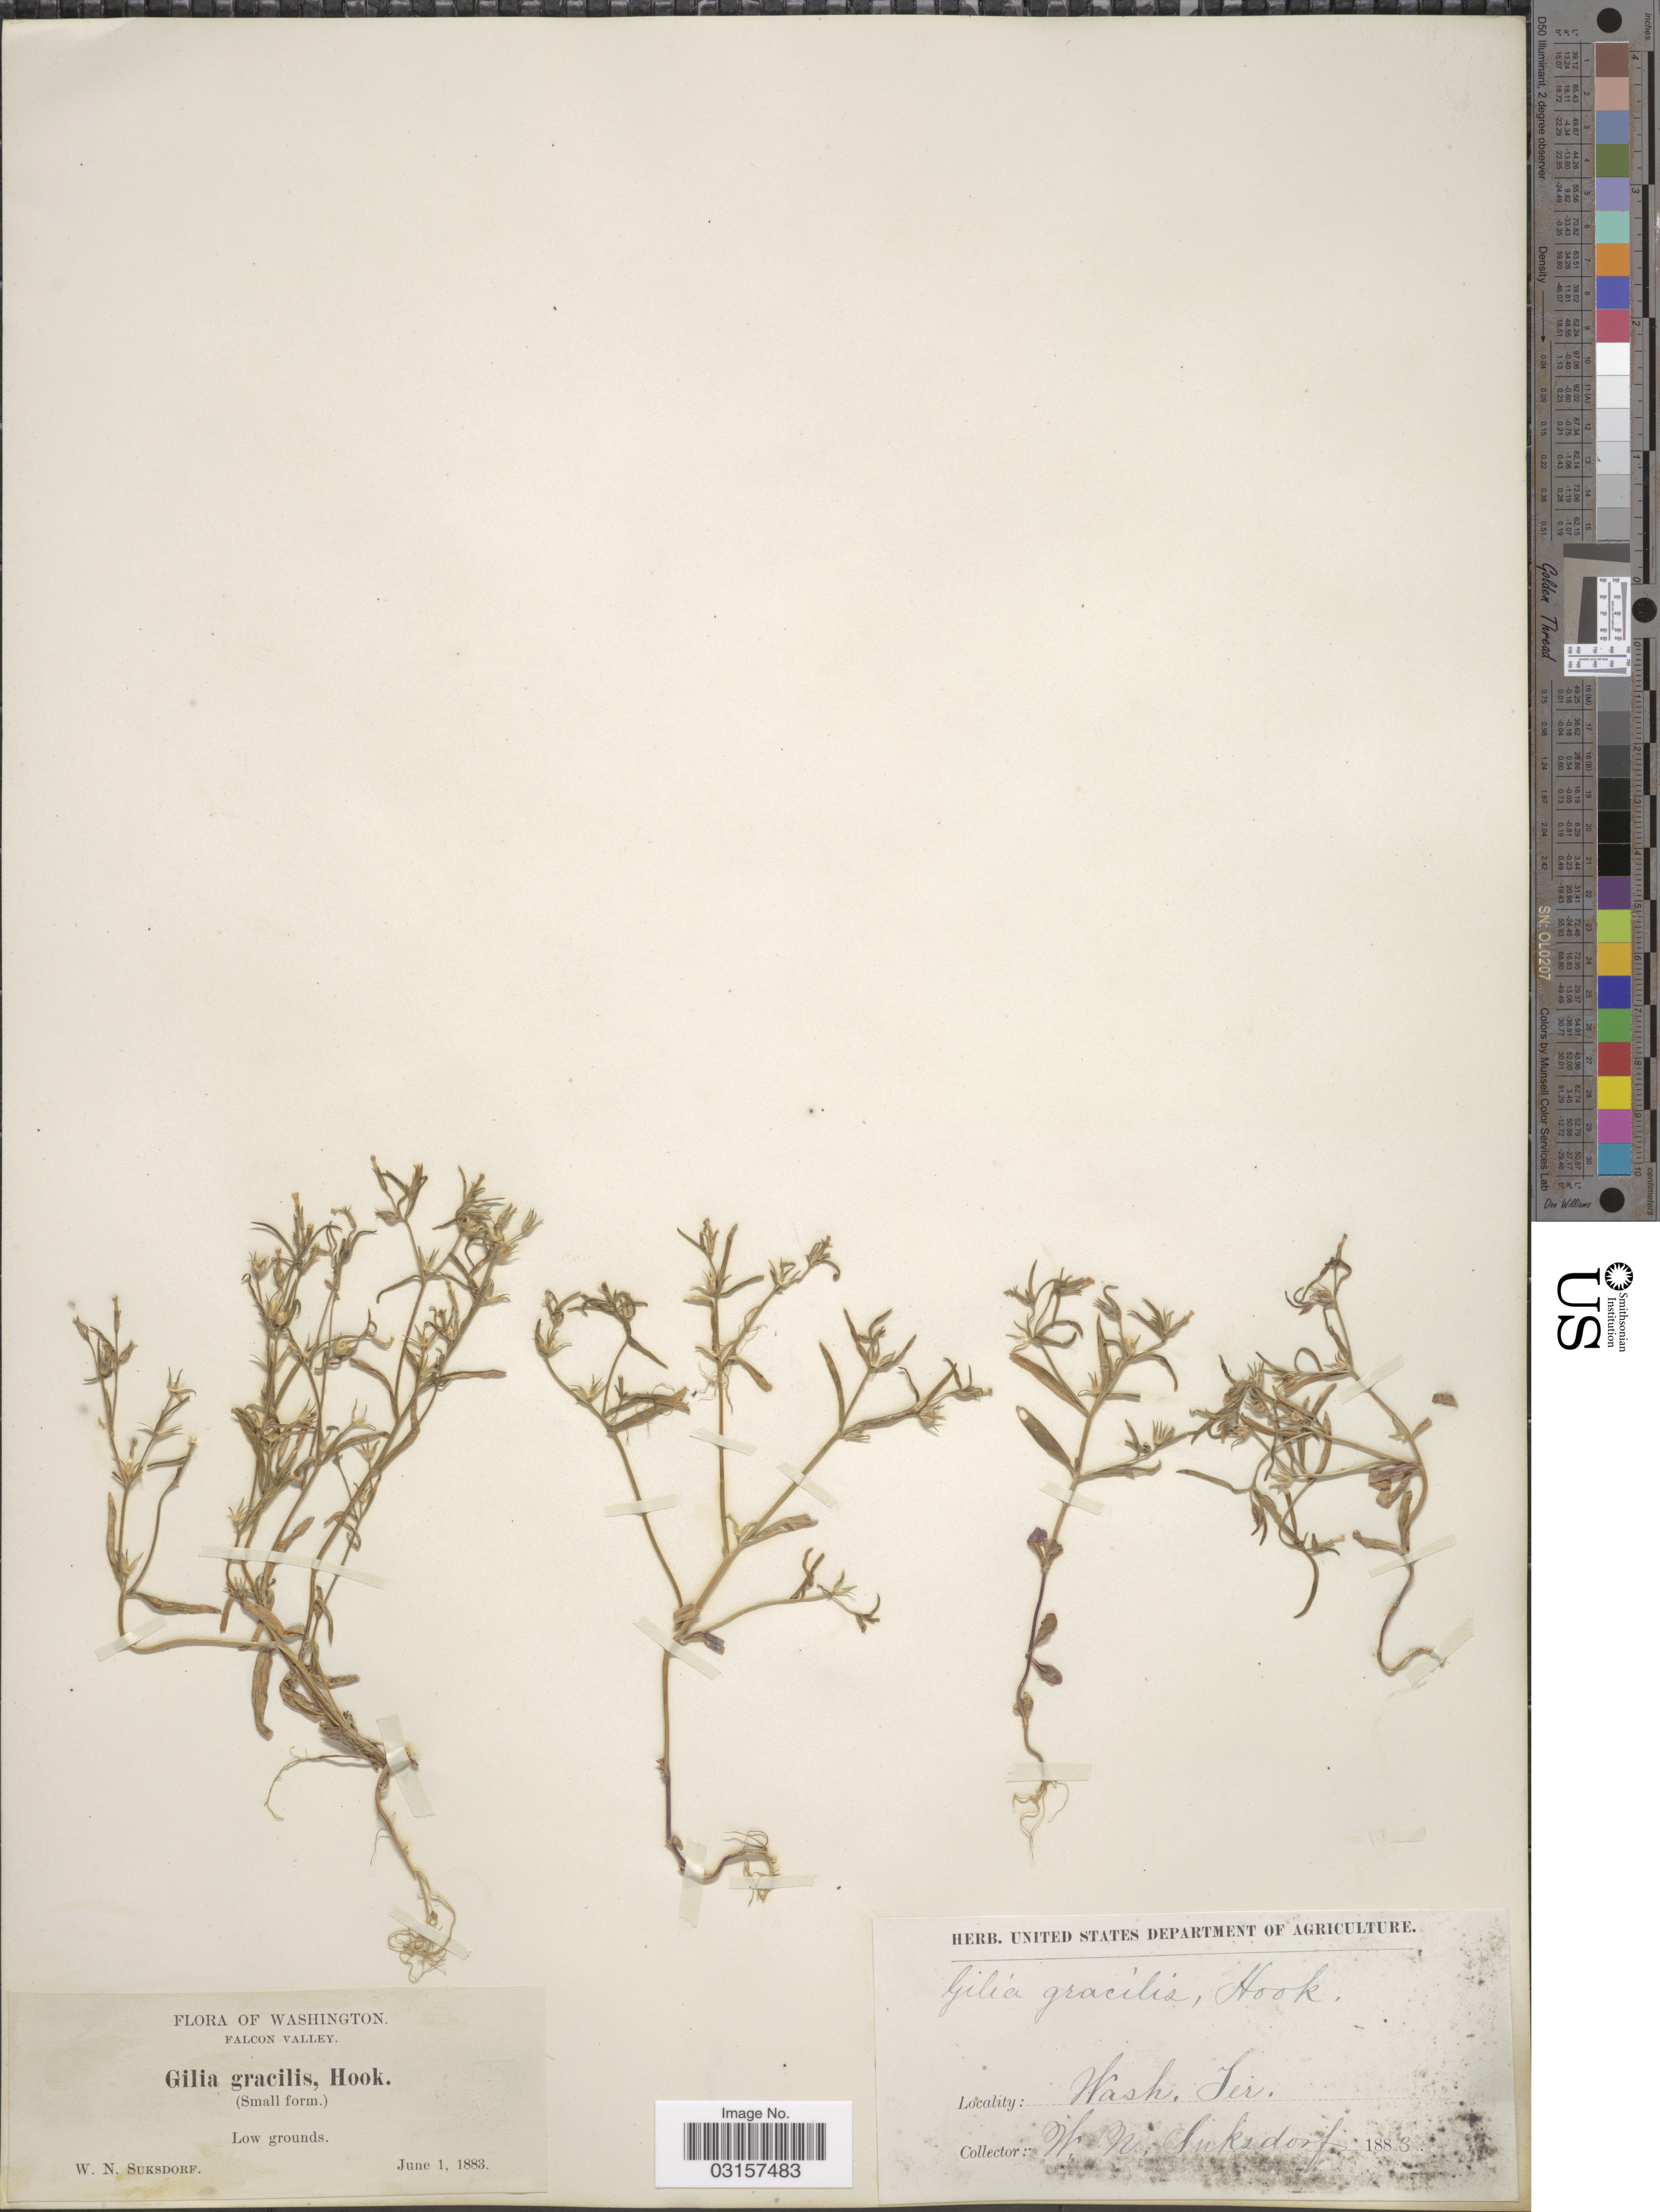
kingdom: Plantae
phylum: Tracheophyta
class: Magnoliopsida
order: Ericales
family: Polemoniaceae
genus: Microsteris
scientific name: Microsteris gracilis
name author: (Hook.) Greene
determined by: (US) Smithsonian Institution - National Museum of Natural History - Department of Botany (UNITED STATES)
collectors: W. N. Suksdorf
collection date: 1883-06-01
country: United States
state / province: Washington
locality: Falcon Valley, Wash. Ter.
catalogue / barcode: US 103238